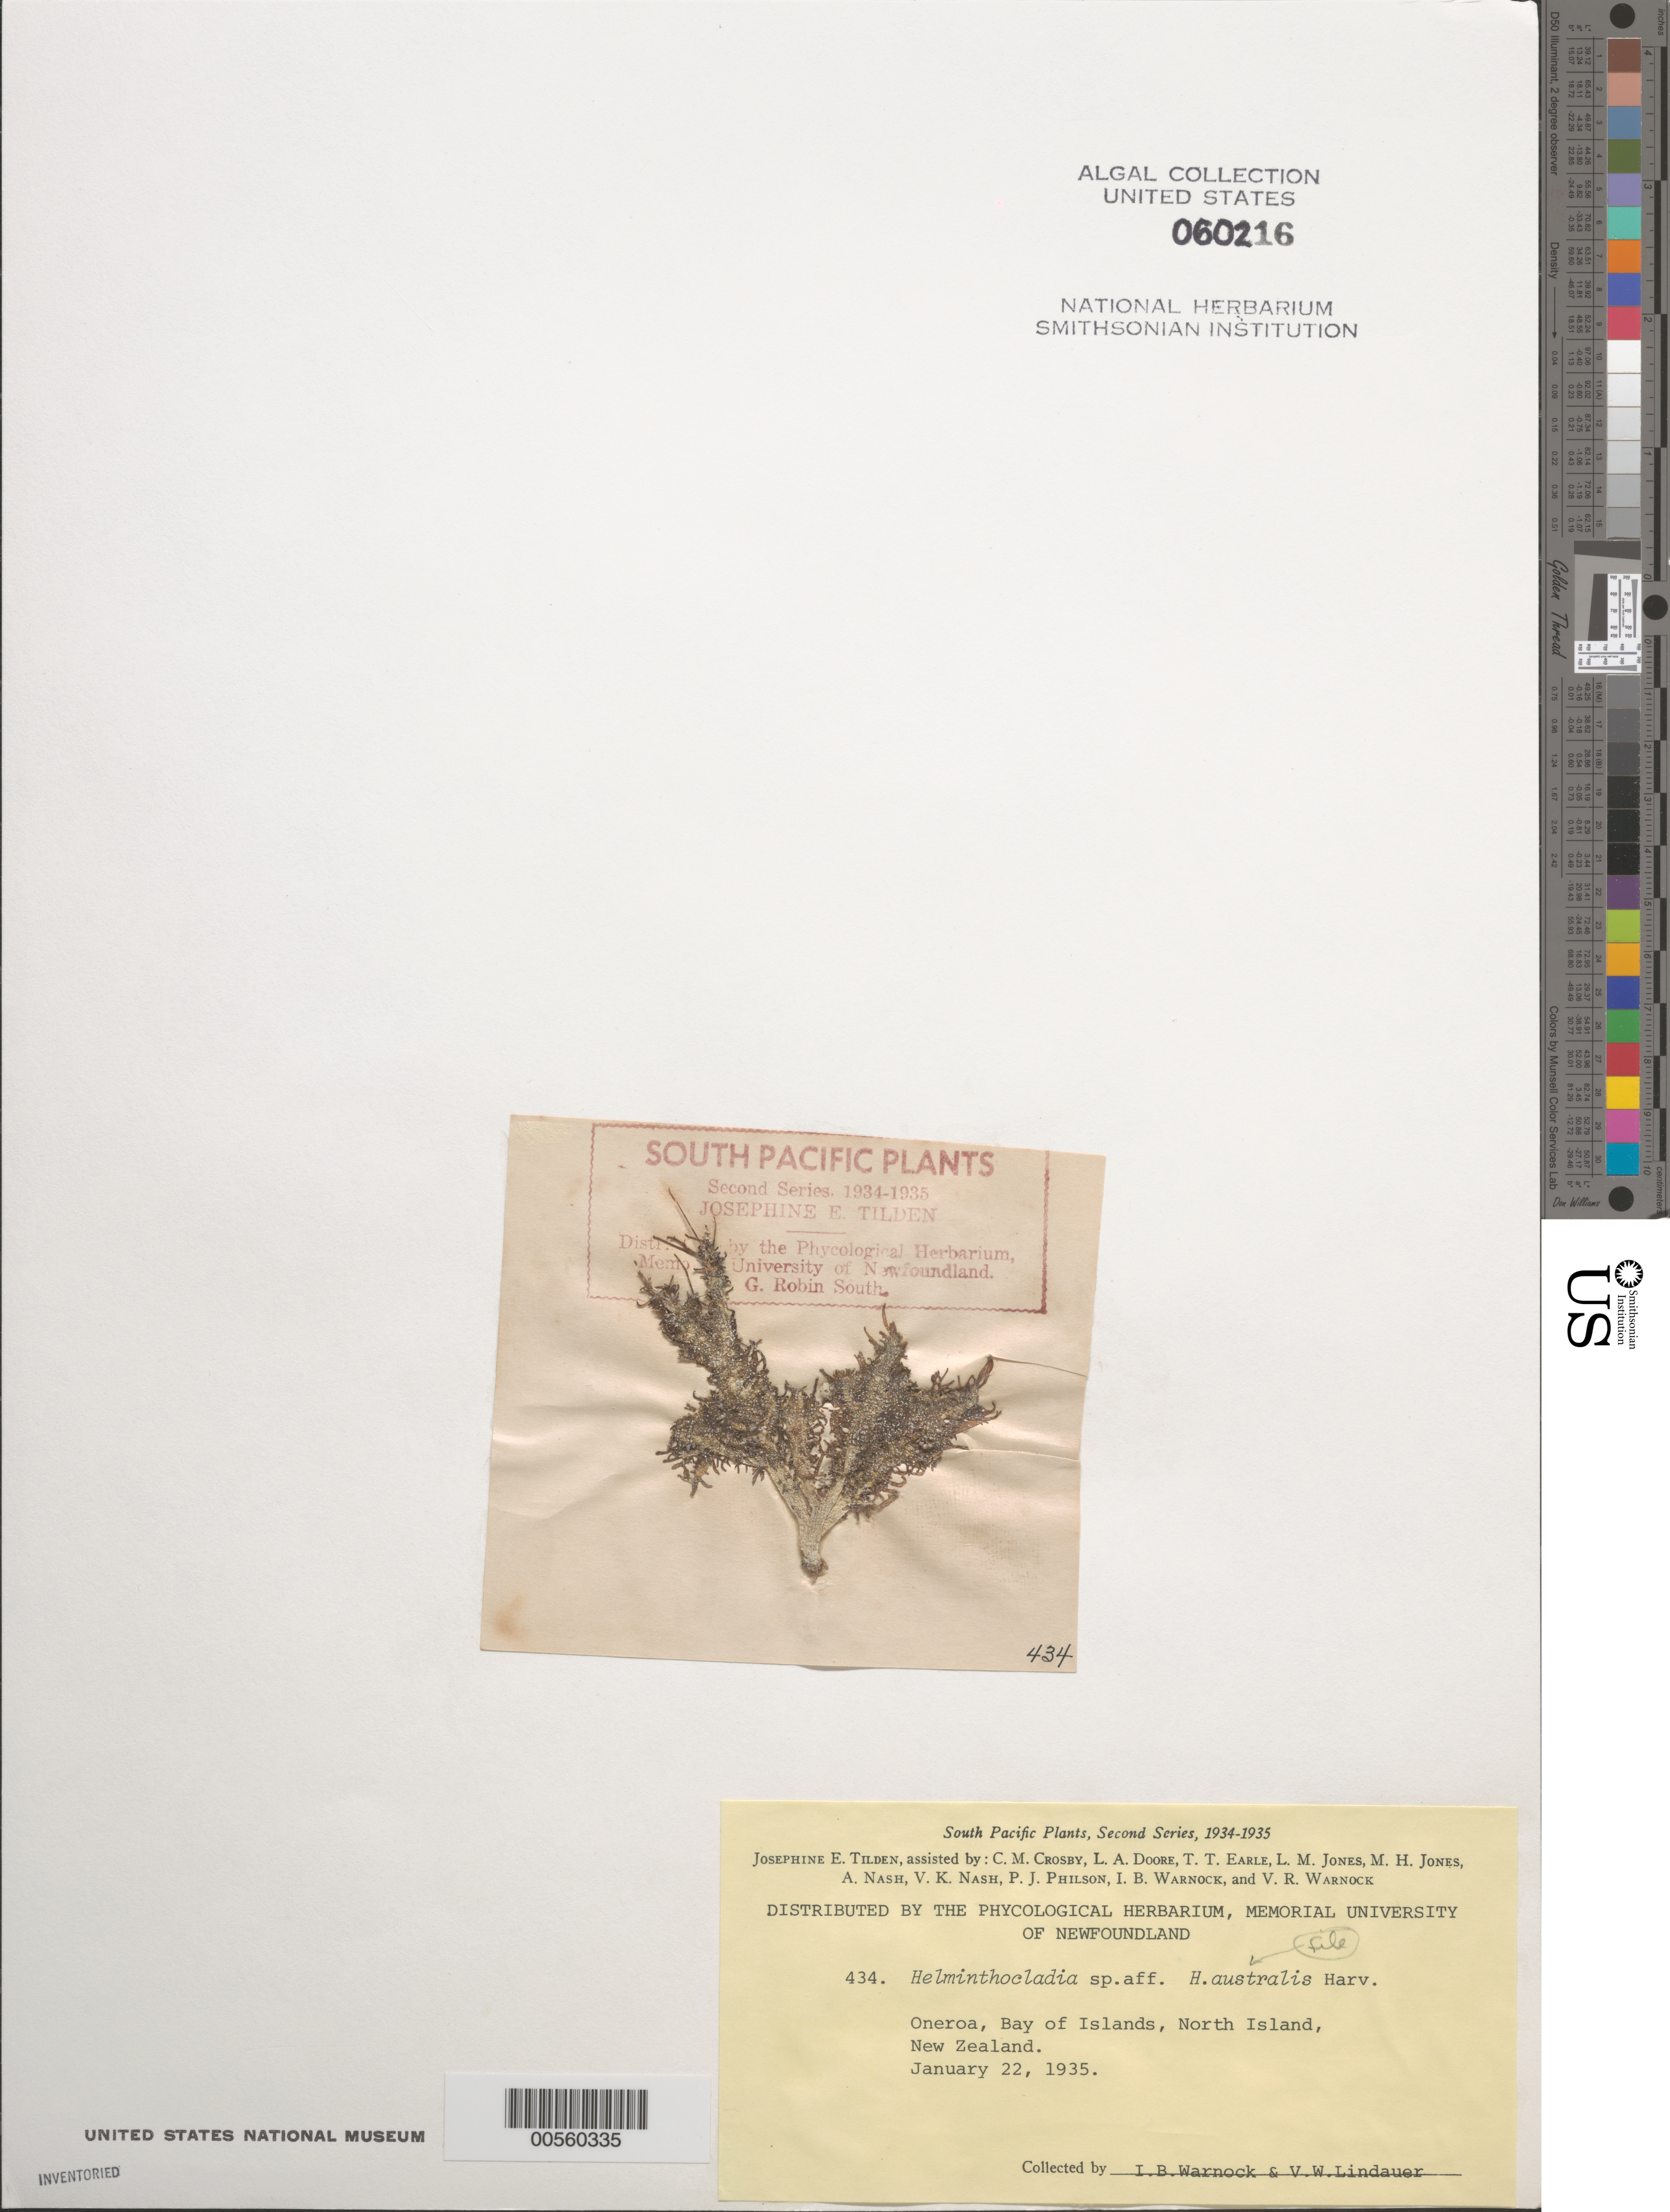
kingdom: Plantae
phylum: Rhodophyta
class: Florideophyceae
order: Nemaliales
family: Liagoraceae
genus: Helminthocladia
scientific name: Helminthocladia australis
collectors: I. Warnock & V. Lindauer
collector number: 434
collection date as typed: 22 Jan 1935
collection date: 1935-01-22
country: New Zealand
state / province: Northland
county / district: Far North District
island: North Island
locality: Bay of Islands, Oneroa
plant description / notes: Tilden, South Pacific Plants, Second Series, 1934-1935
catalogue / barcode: US 60216